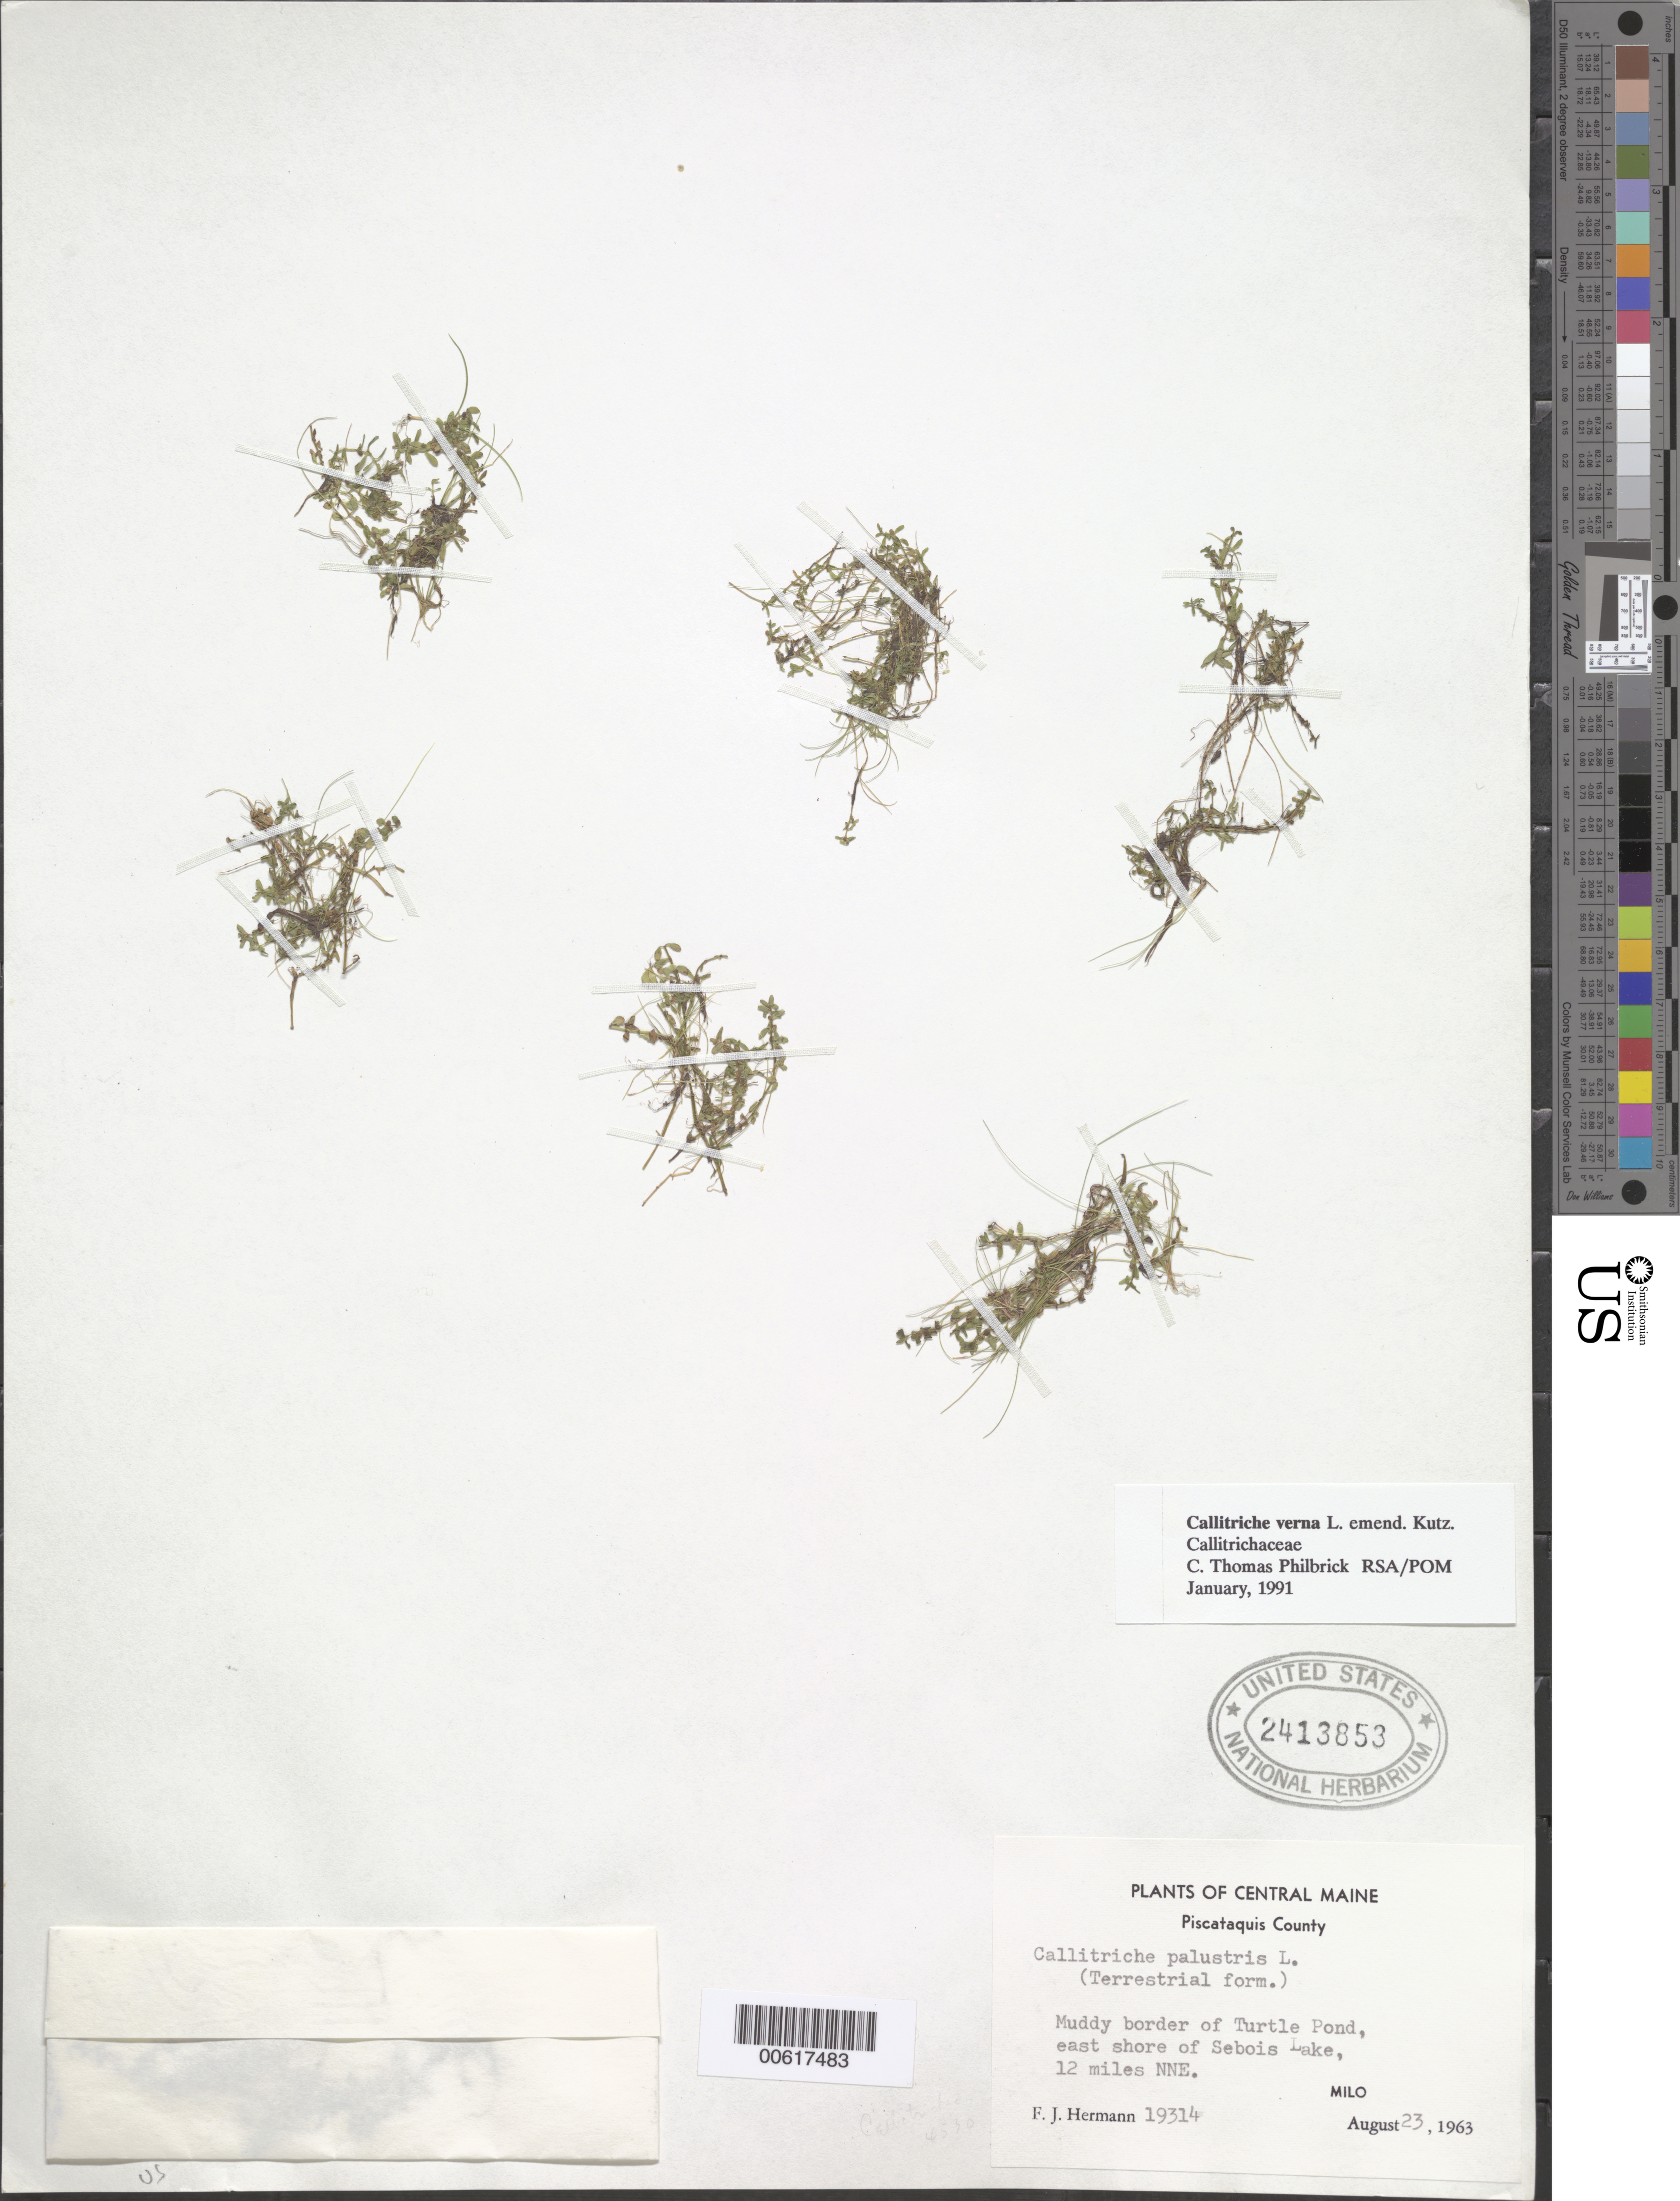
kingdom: Plantae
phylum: Tracheophyta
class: Magnoliopsida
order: Lamiales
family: Plantaginaceae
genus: Callitriche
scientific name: Callitriche verna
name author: L.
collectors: F. J. Hermann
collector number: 19314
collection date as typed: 23 Aug 1963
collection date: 1963-08-23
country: United States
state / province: Maine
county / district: Piscataquis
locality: Turtle Pond, E shore of Sebois Lake, NNE of Milo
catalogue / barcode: US 2413853